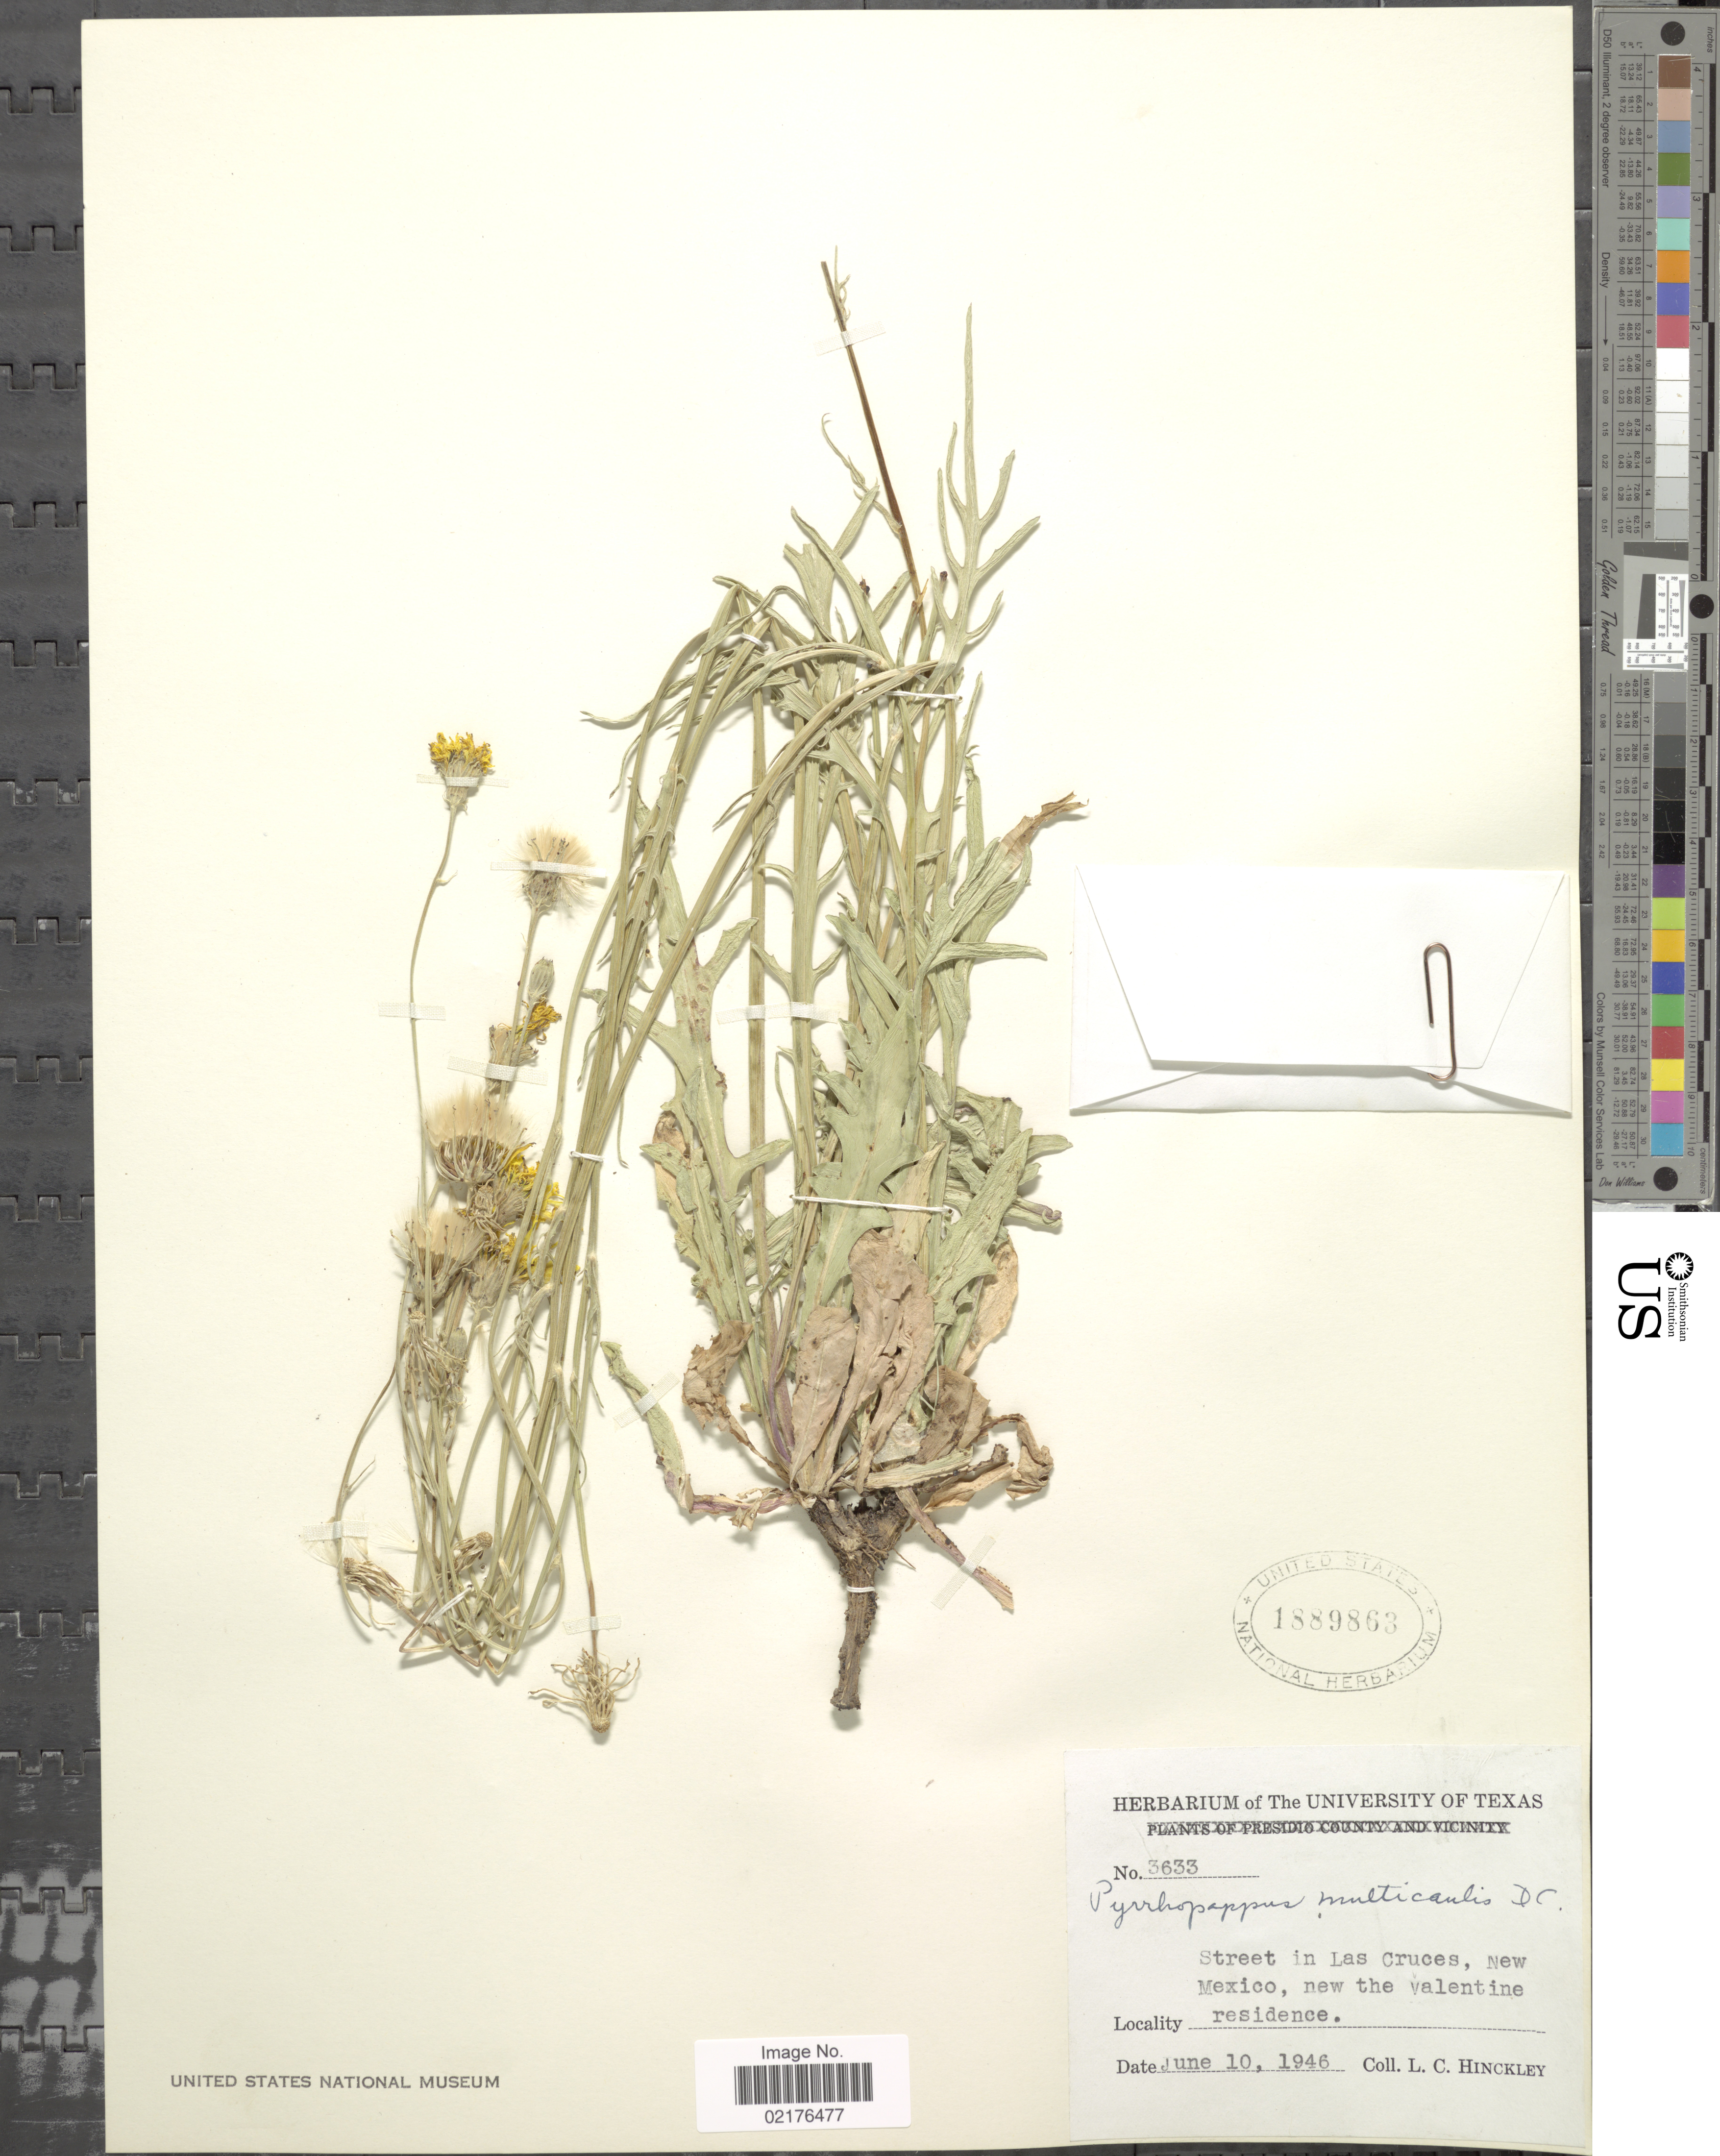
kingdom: Plantae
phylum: Tracheophyta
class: Magnoliopsida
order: Asterales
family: Asteraceae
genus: Pyrrhopappus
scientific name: Pyrrhopappus pauciflorus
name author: (D. Don) DC.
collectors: L. Hinckley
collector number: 3633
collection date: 1946-06-10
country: United States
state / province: New Mexico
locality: Street in Las Cruces, New Mexico, new the Valentine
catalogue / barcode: US 1889863